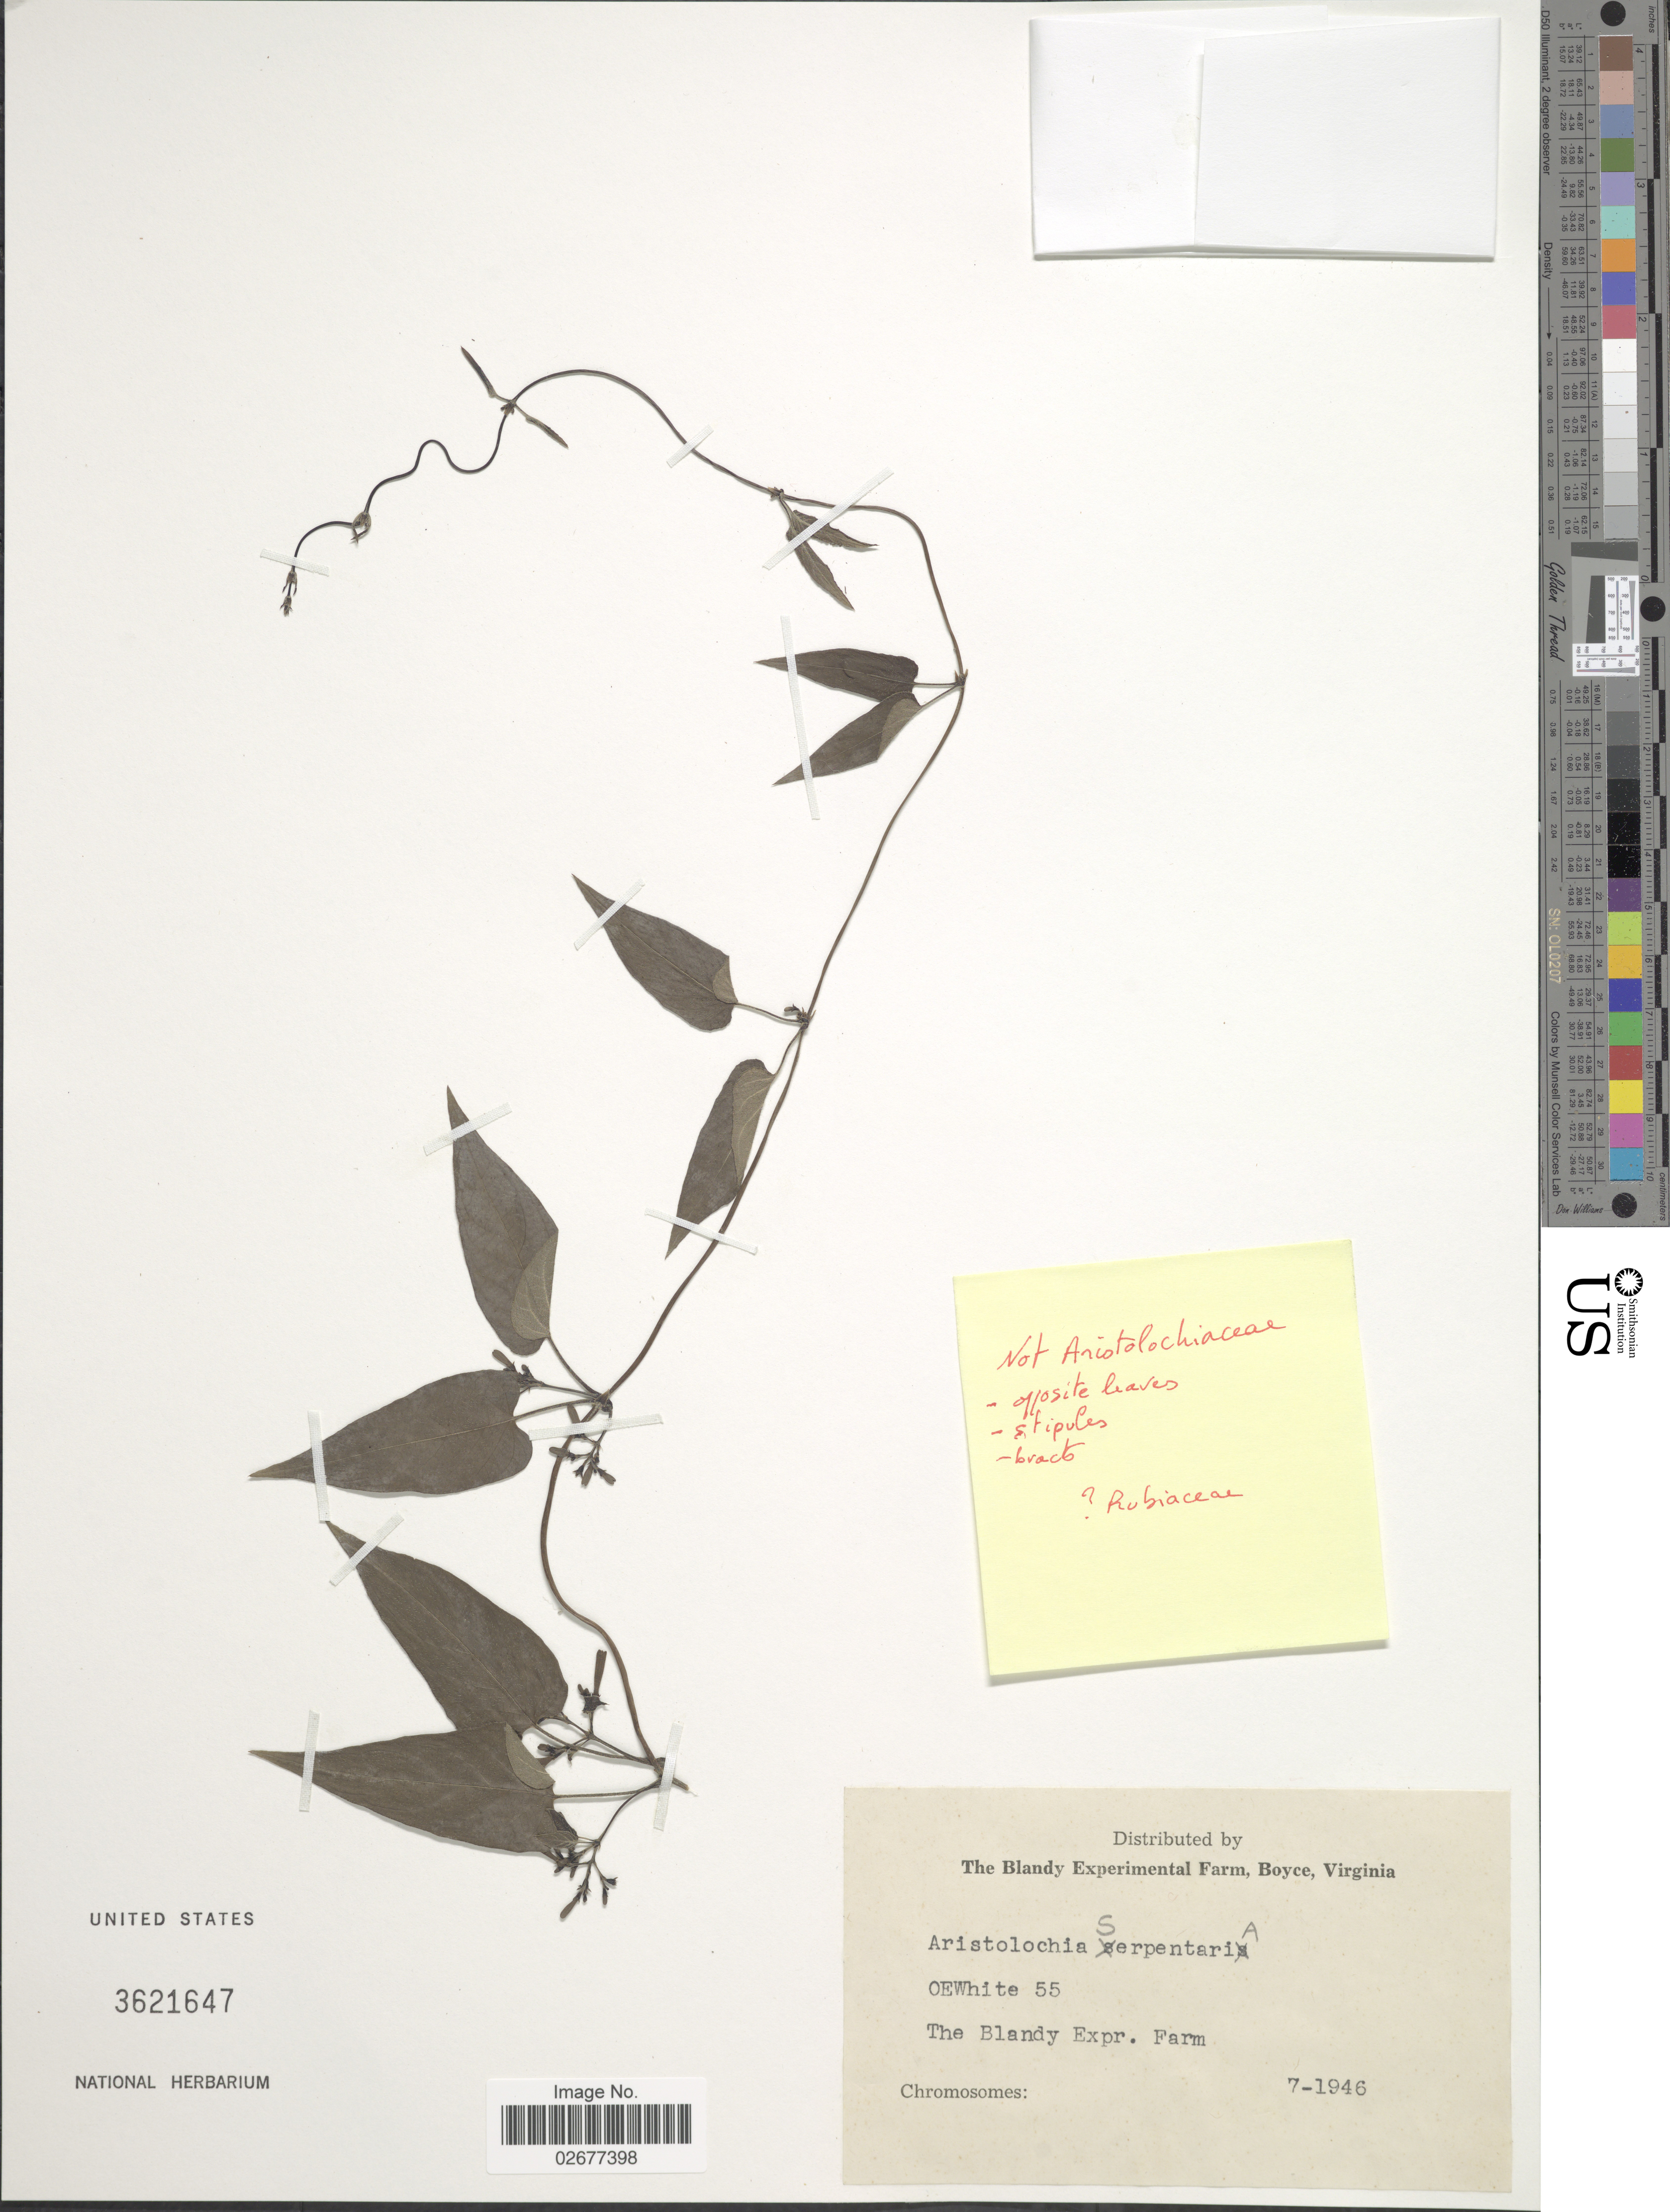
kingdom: Plantae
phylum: Tracheophyta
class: Magnoliopsida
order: Gentianales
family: Rubiaceae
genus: Paederia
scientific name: Paederia foetida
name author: L.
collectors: O. E. White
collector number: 55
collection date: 1946-07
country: United States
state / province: Virginia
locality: The Blandy Experimental Farm, Boyce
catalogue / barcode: US 3621647